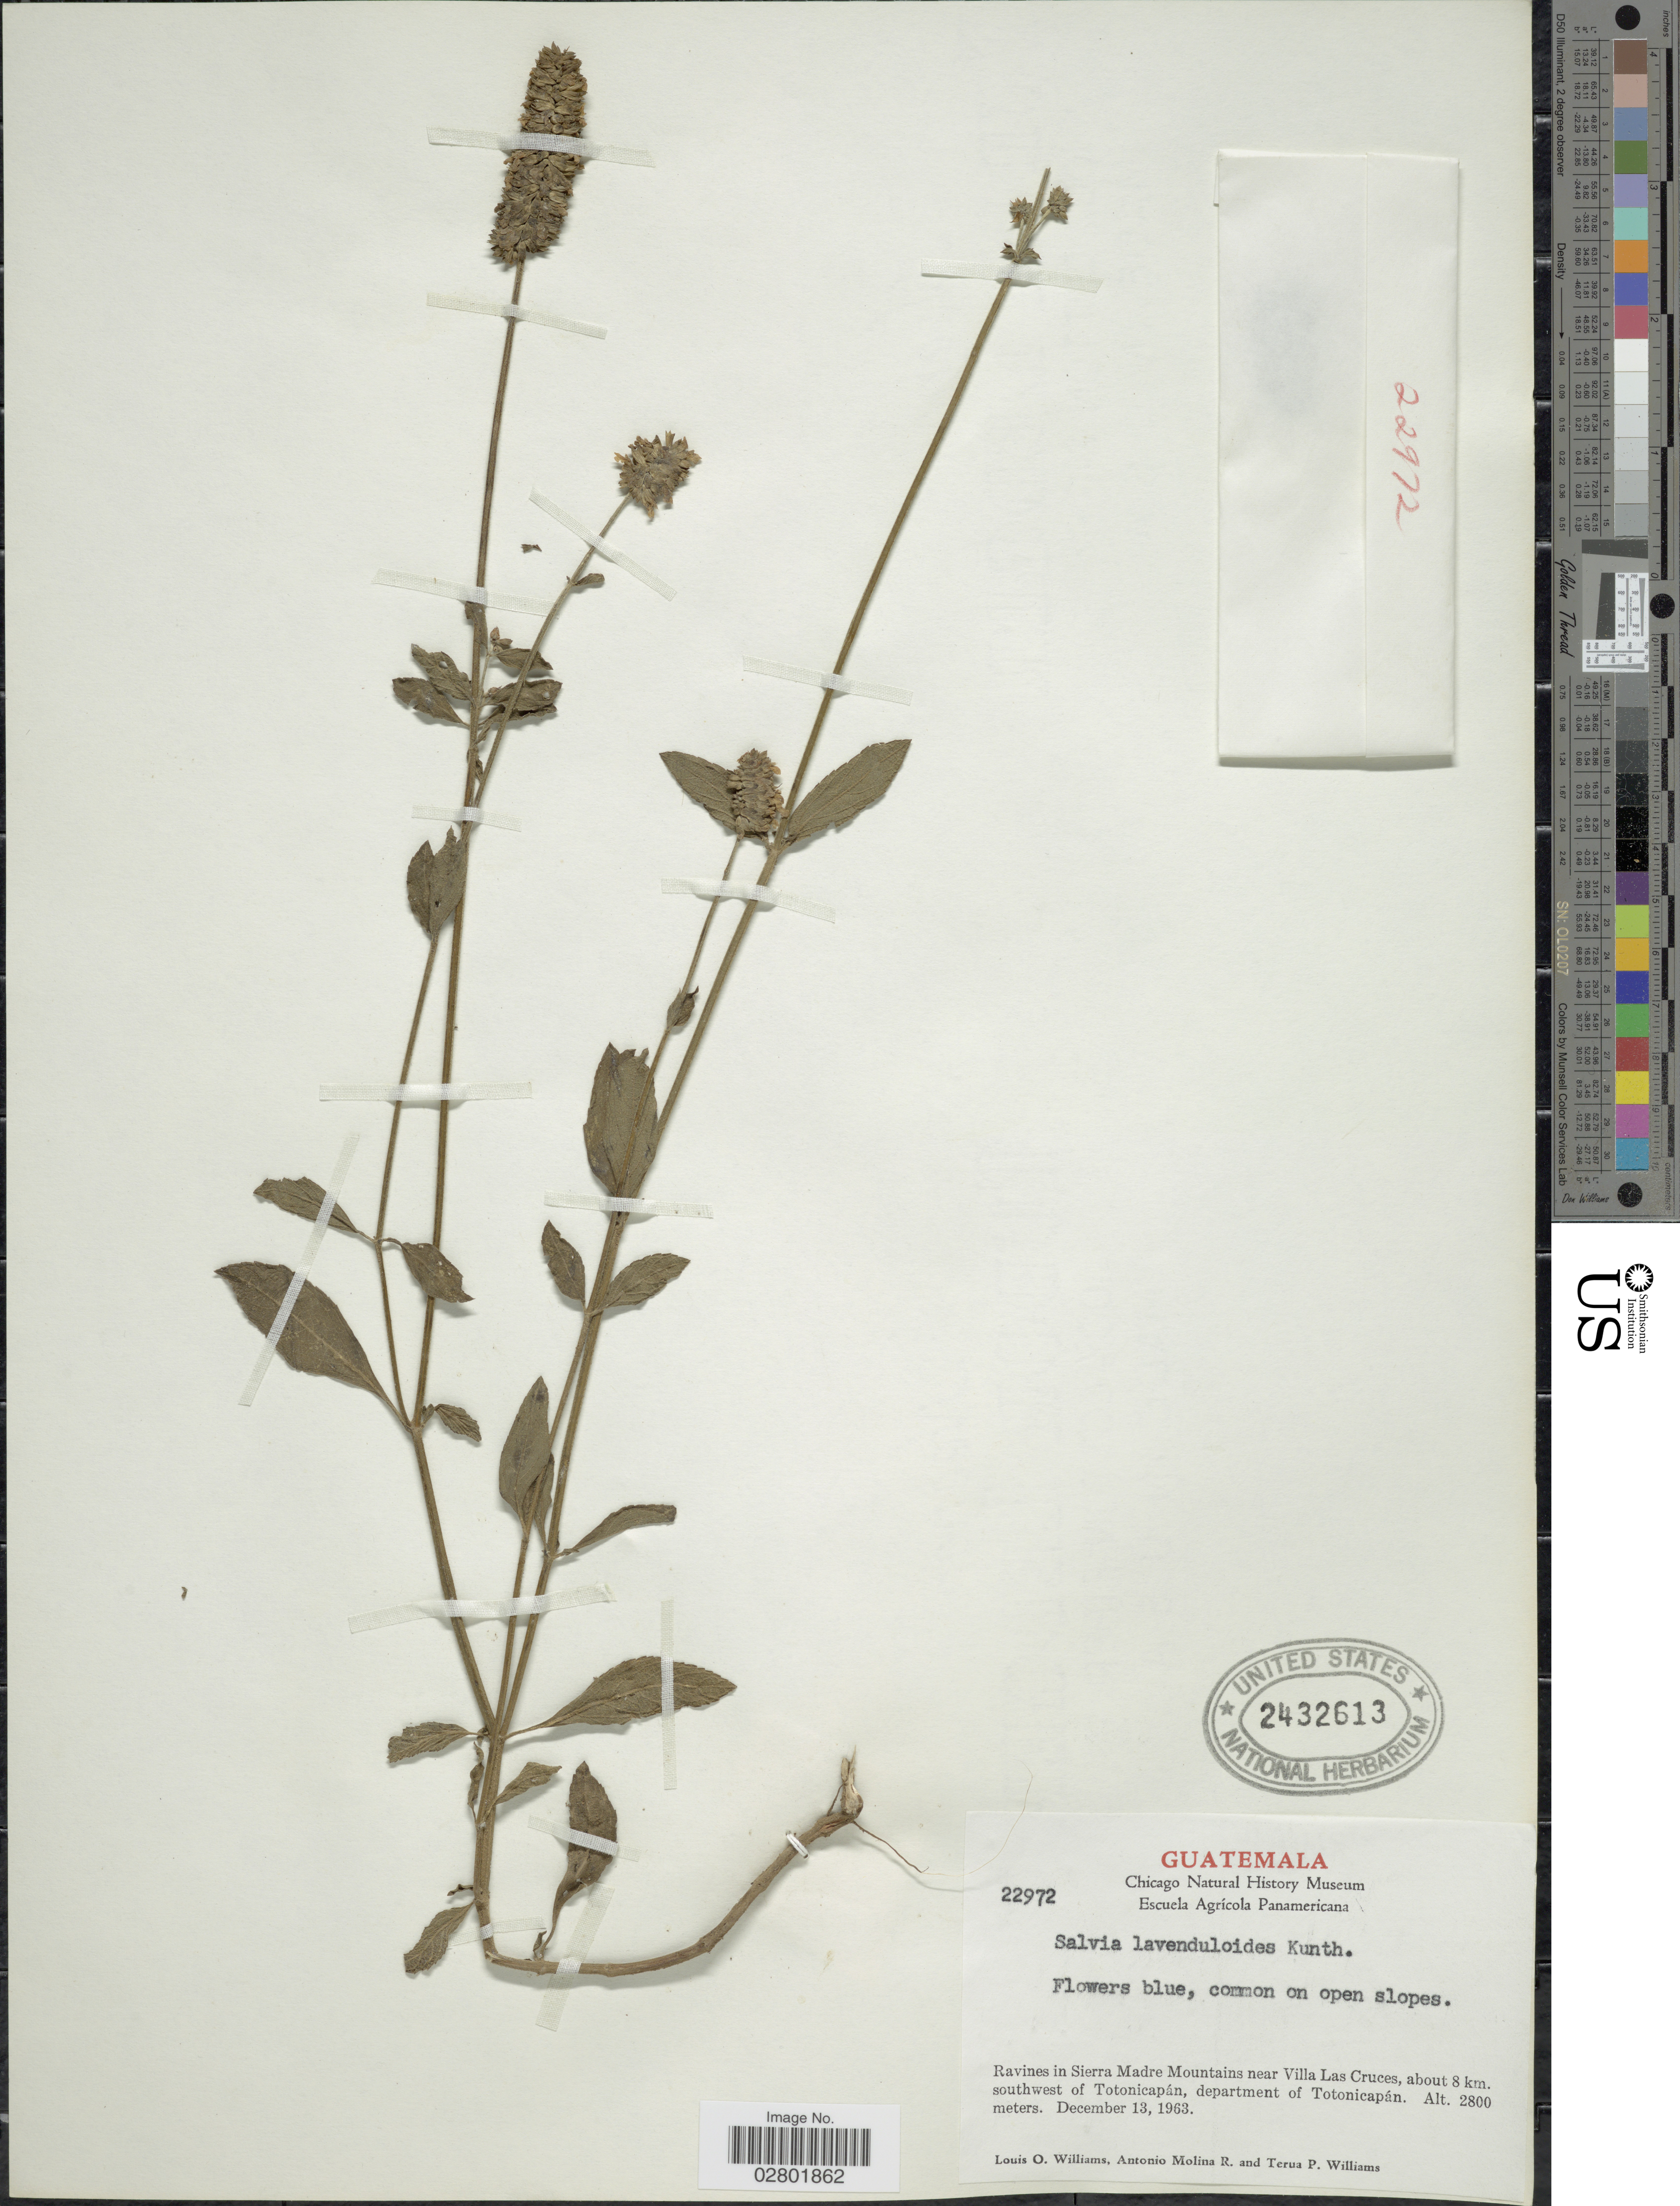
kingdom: Plantae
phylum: Tracheophyta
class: Magnoliopsida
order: Lamiales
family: Lamiaceae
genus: Salvia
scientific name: Salvia lavanduloides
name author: Kunth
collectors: L. O. Williams, A. Molina R. & T. Williams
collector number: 22972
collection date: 1963-12-13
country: Guatemala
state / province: Totonicapan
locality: Ravines in Sierra Madre Mountains near Villa Las Cruces, about 8 km. southwest of Totonicapán, department of Totonicapán.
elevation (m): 2800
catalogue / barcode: US 2432613